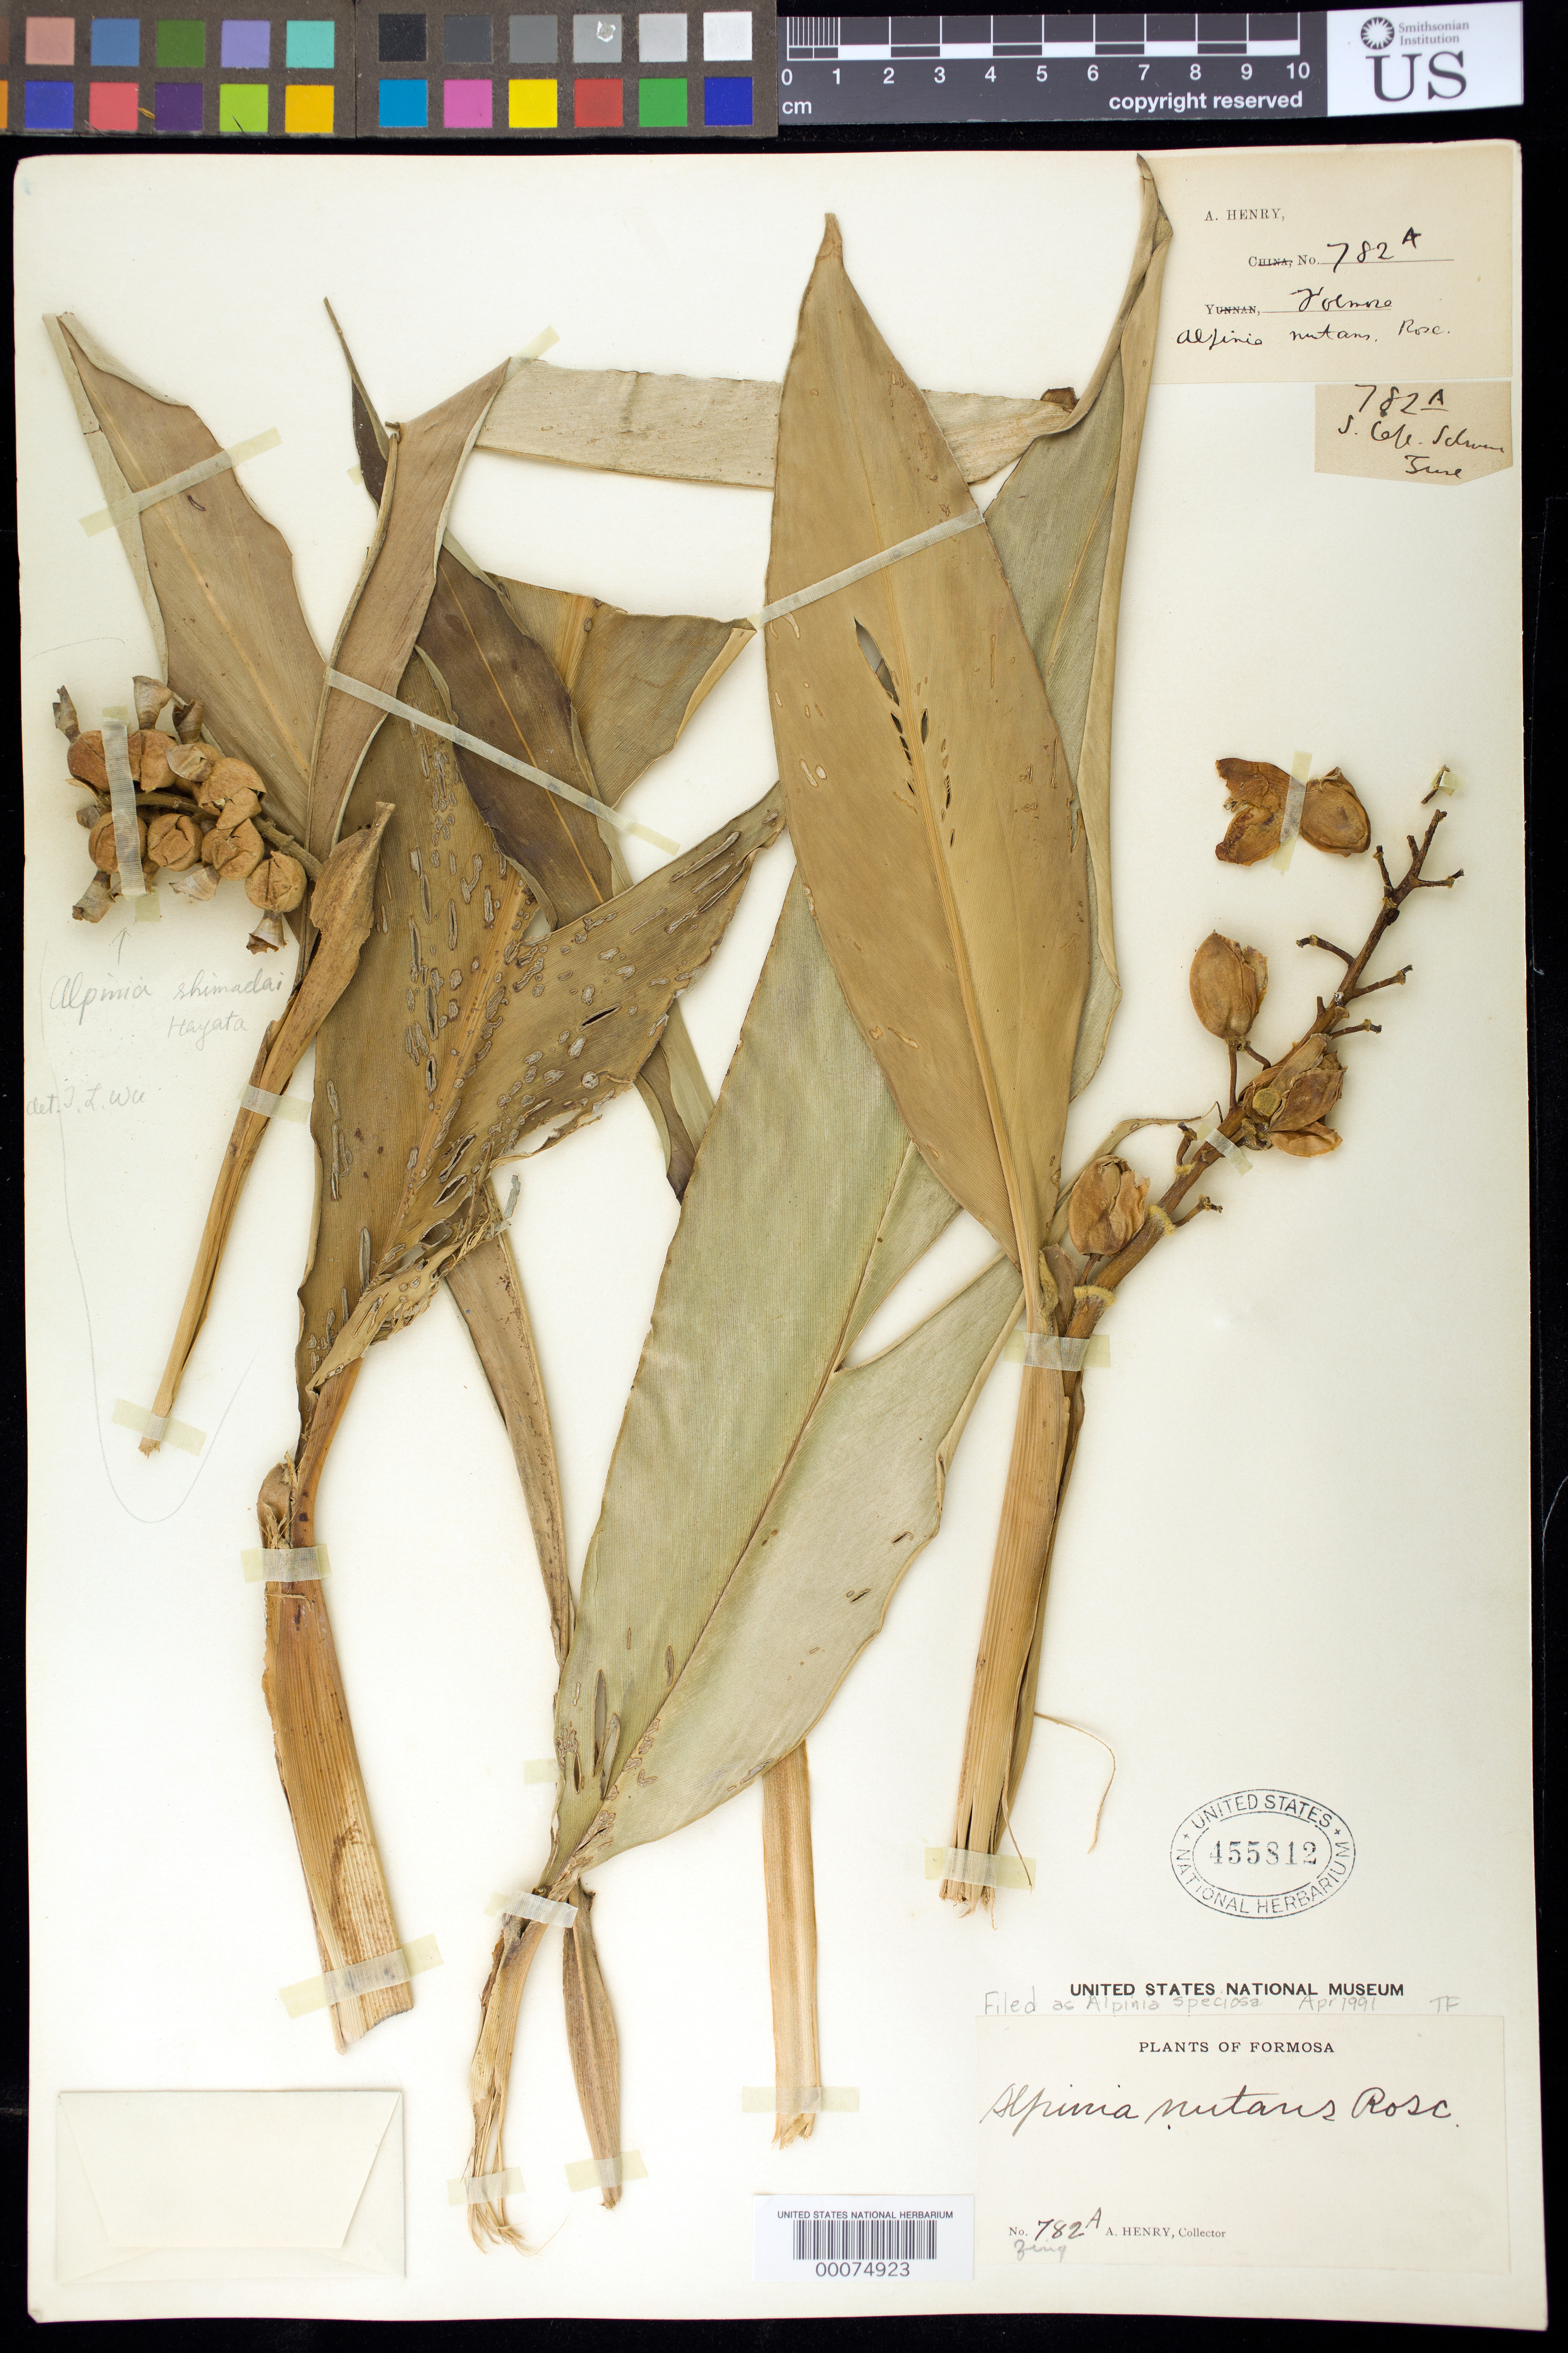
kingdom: Plantae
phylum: Tracheophyta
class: Liliopsida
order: Zingiberales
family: Zingiberaceae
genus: Alpinia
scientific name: Alpinia zerumbet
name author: (Pers.) B.L. Burtt & R.M. Sm.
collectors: A. Henry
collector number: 782 A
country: Taiwan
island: Taiwan [Formosa]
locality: Formosa, S. Cape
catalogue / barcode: US 455812